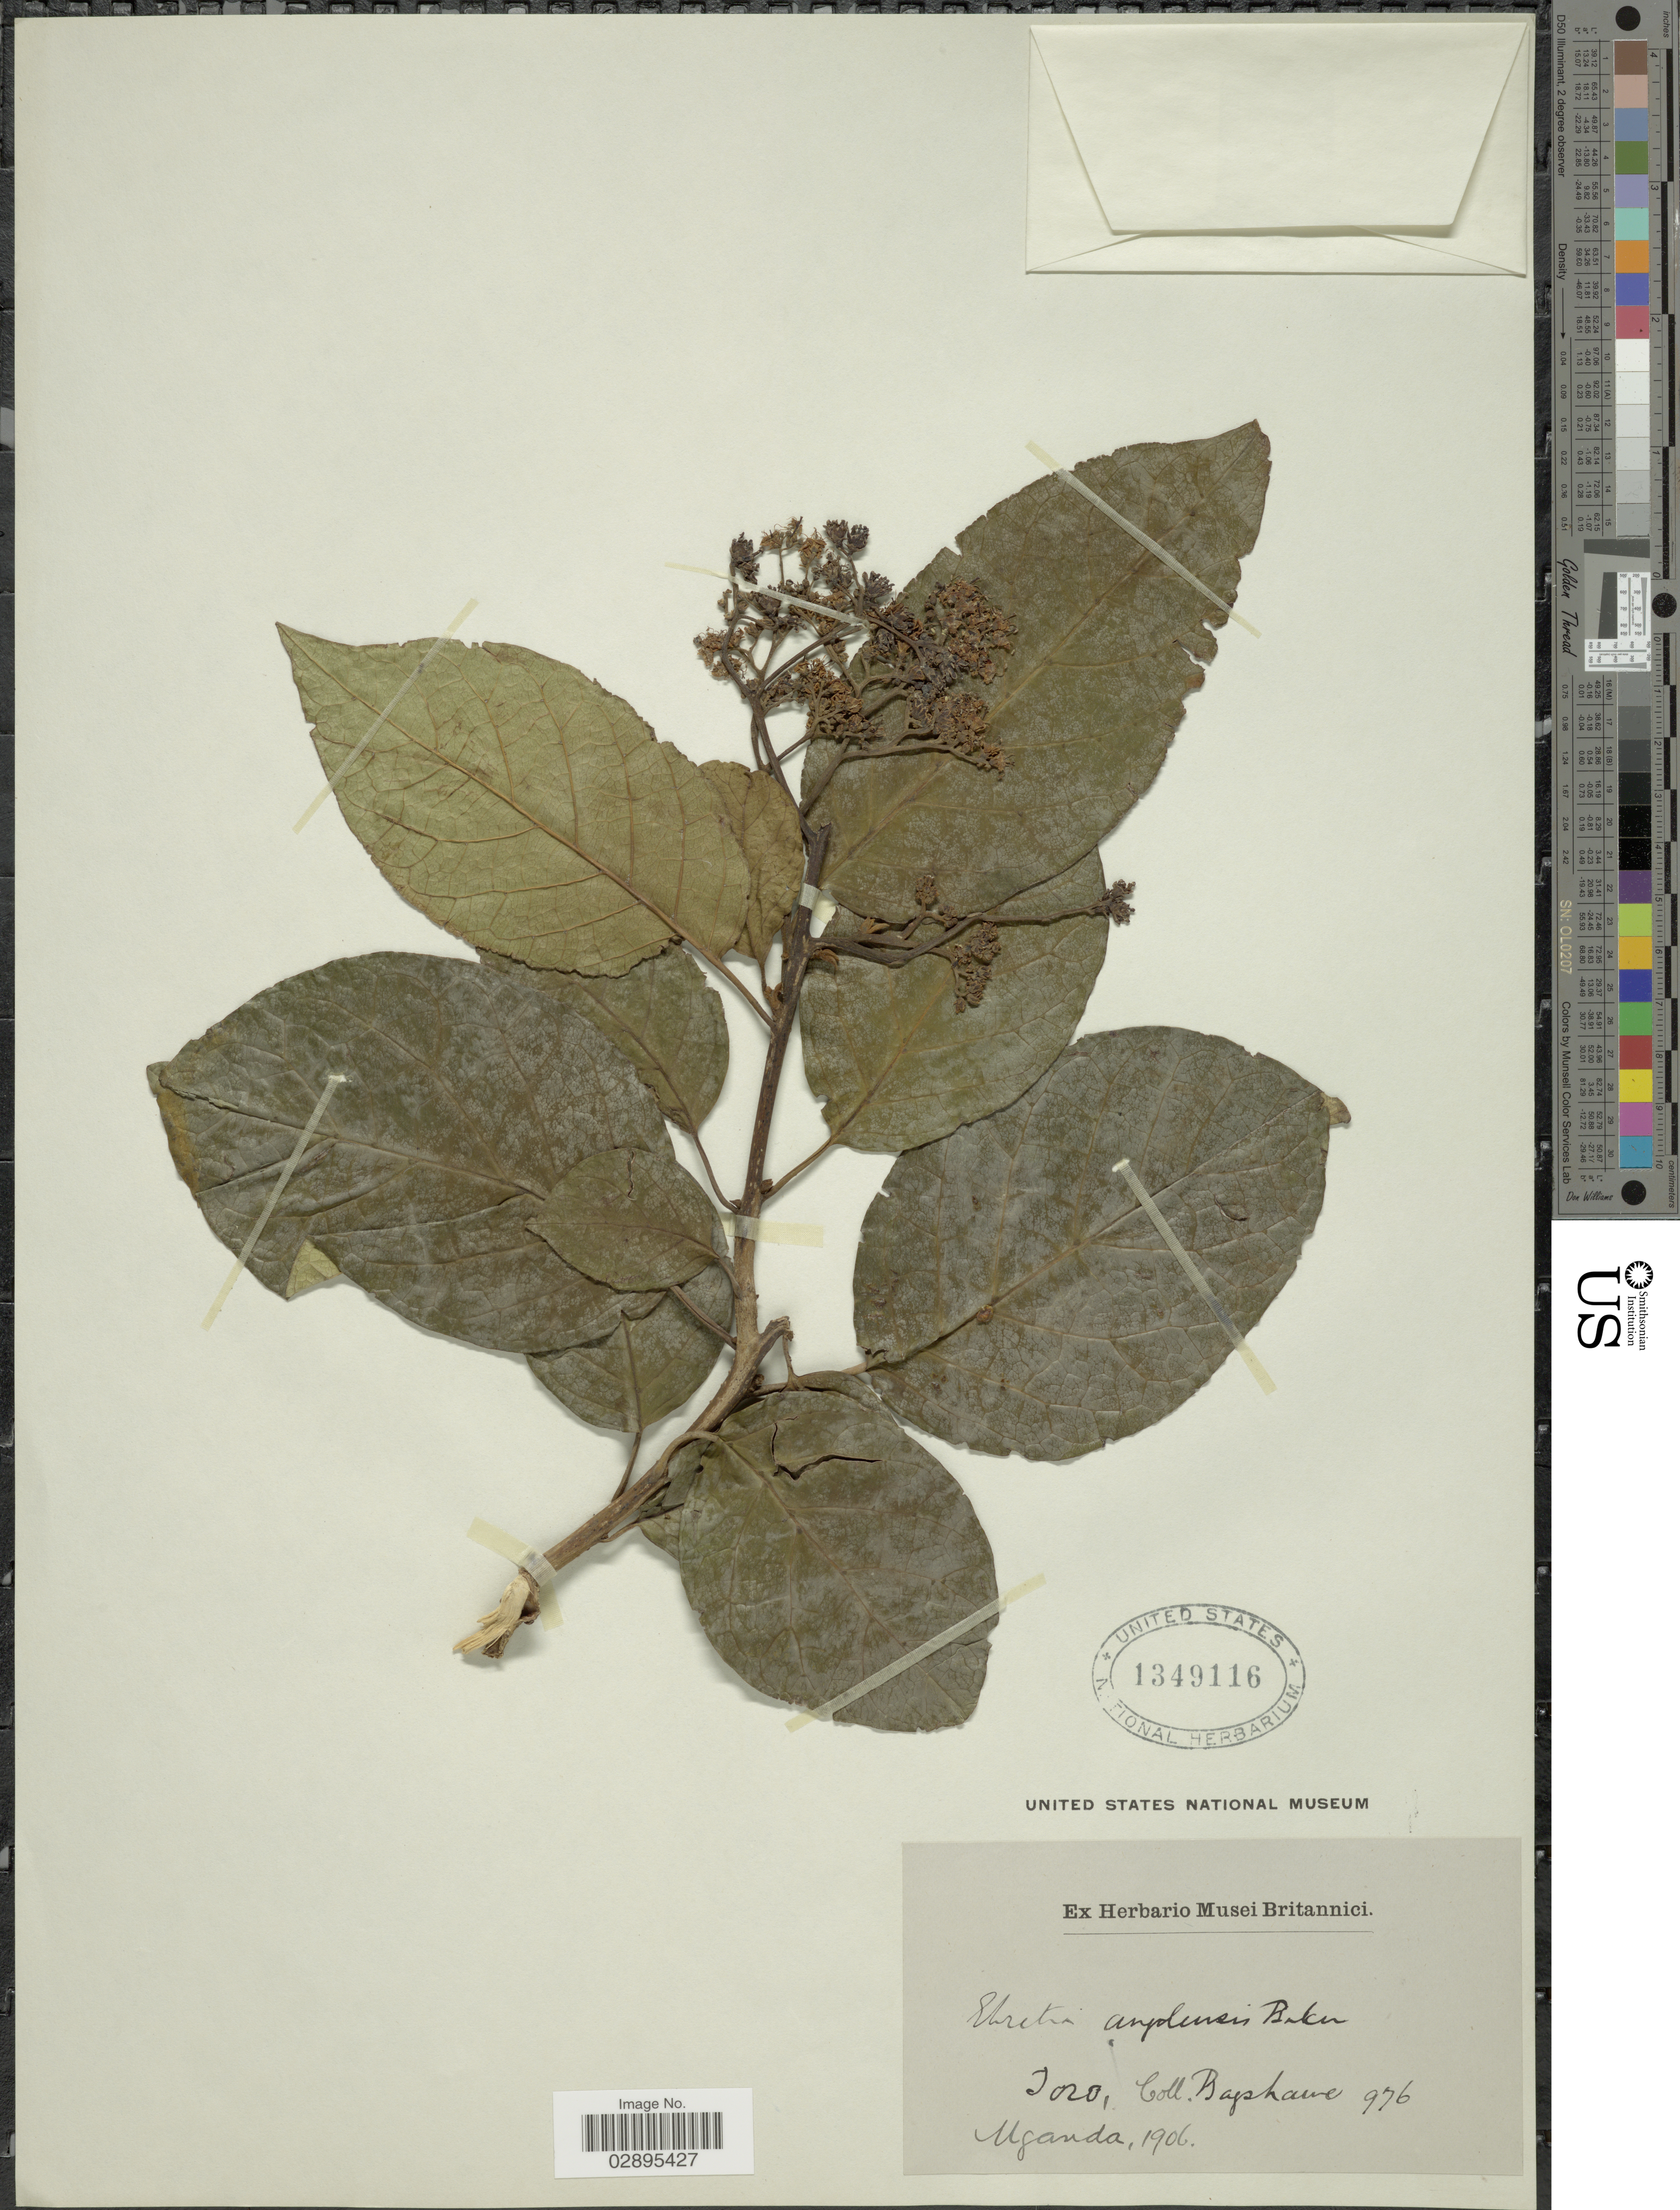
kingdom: Plantae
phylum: Tracheophyta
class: Magnoliopsida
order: Boraginales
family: Ehretiaceae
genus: Ehretia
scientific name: Ehretia angolensis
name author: Baker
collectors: Bagshawe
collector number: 976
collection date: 1906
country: Uganda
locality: Toro.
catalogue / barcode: US 1349116